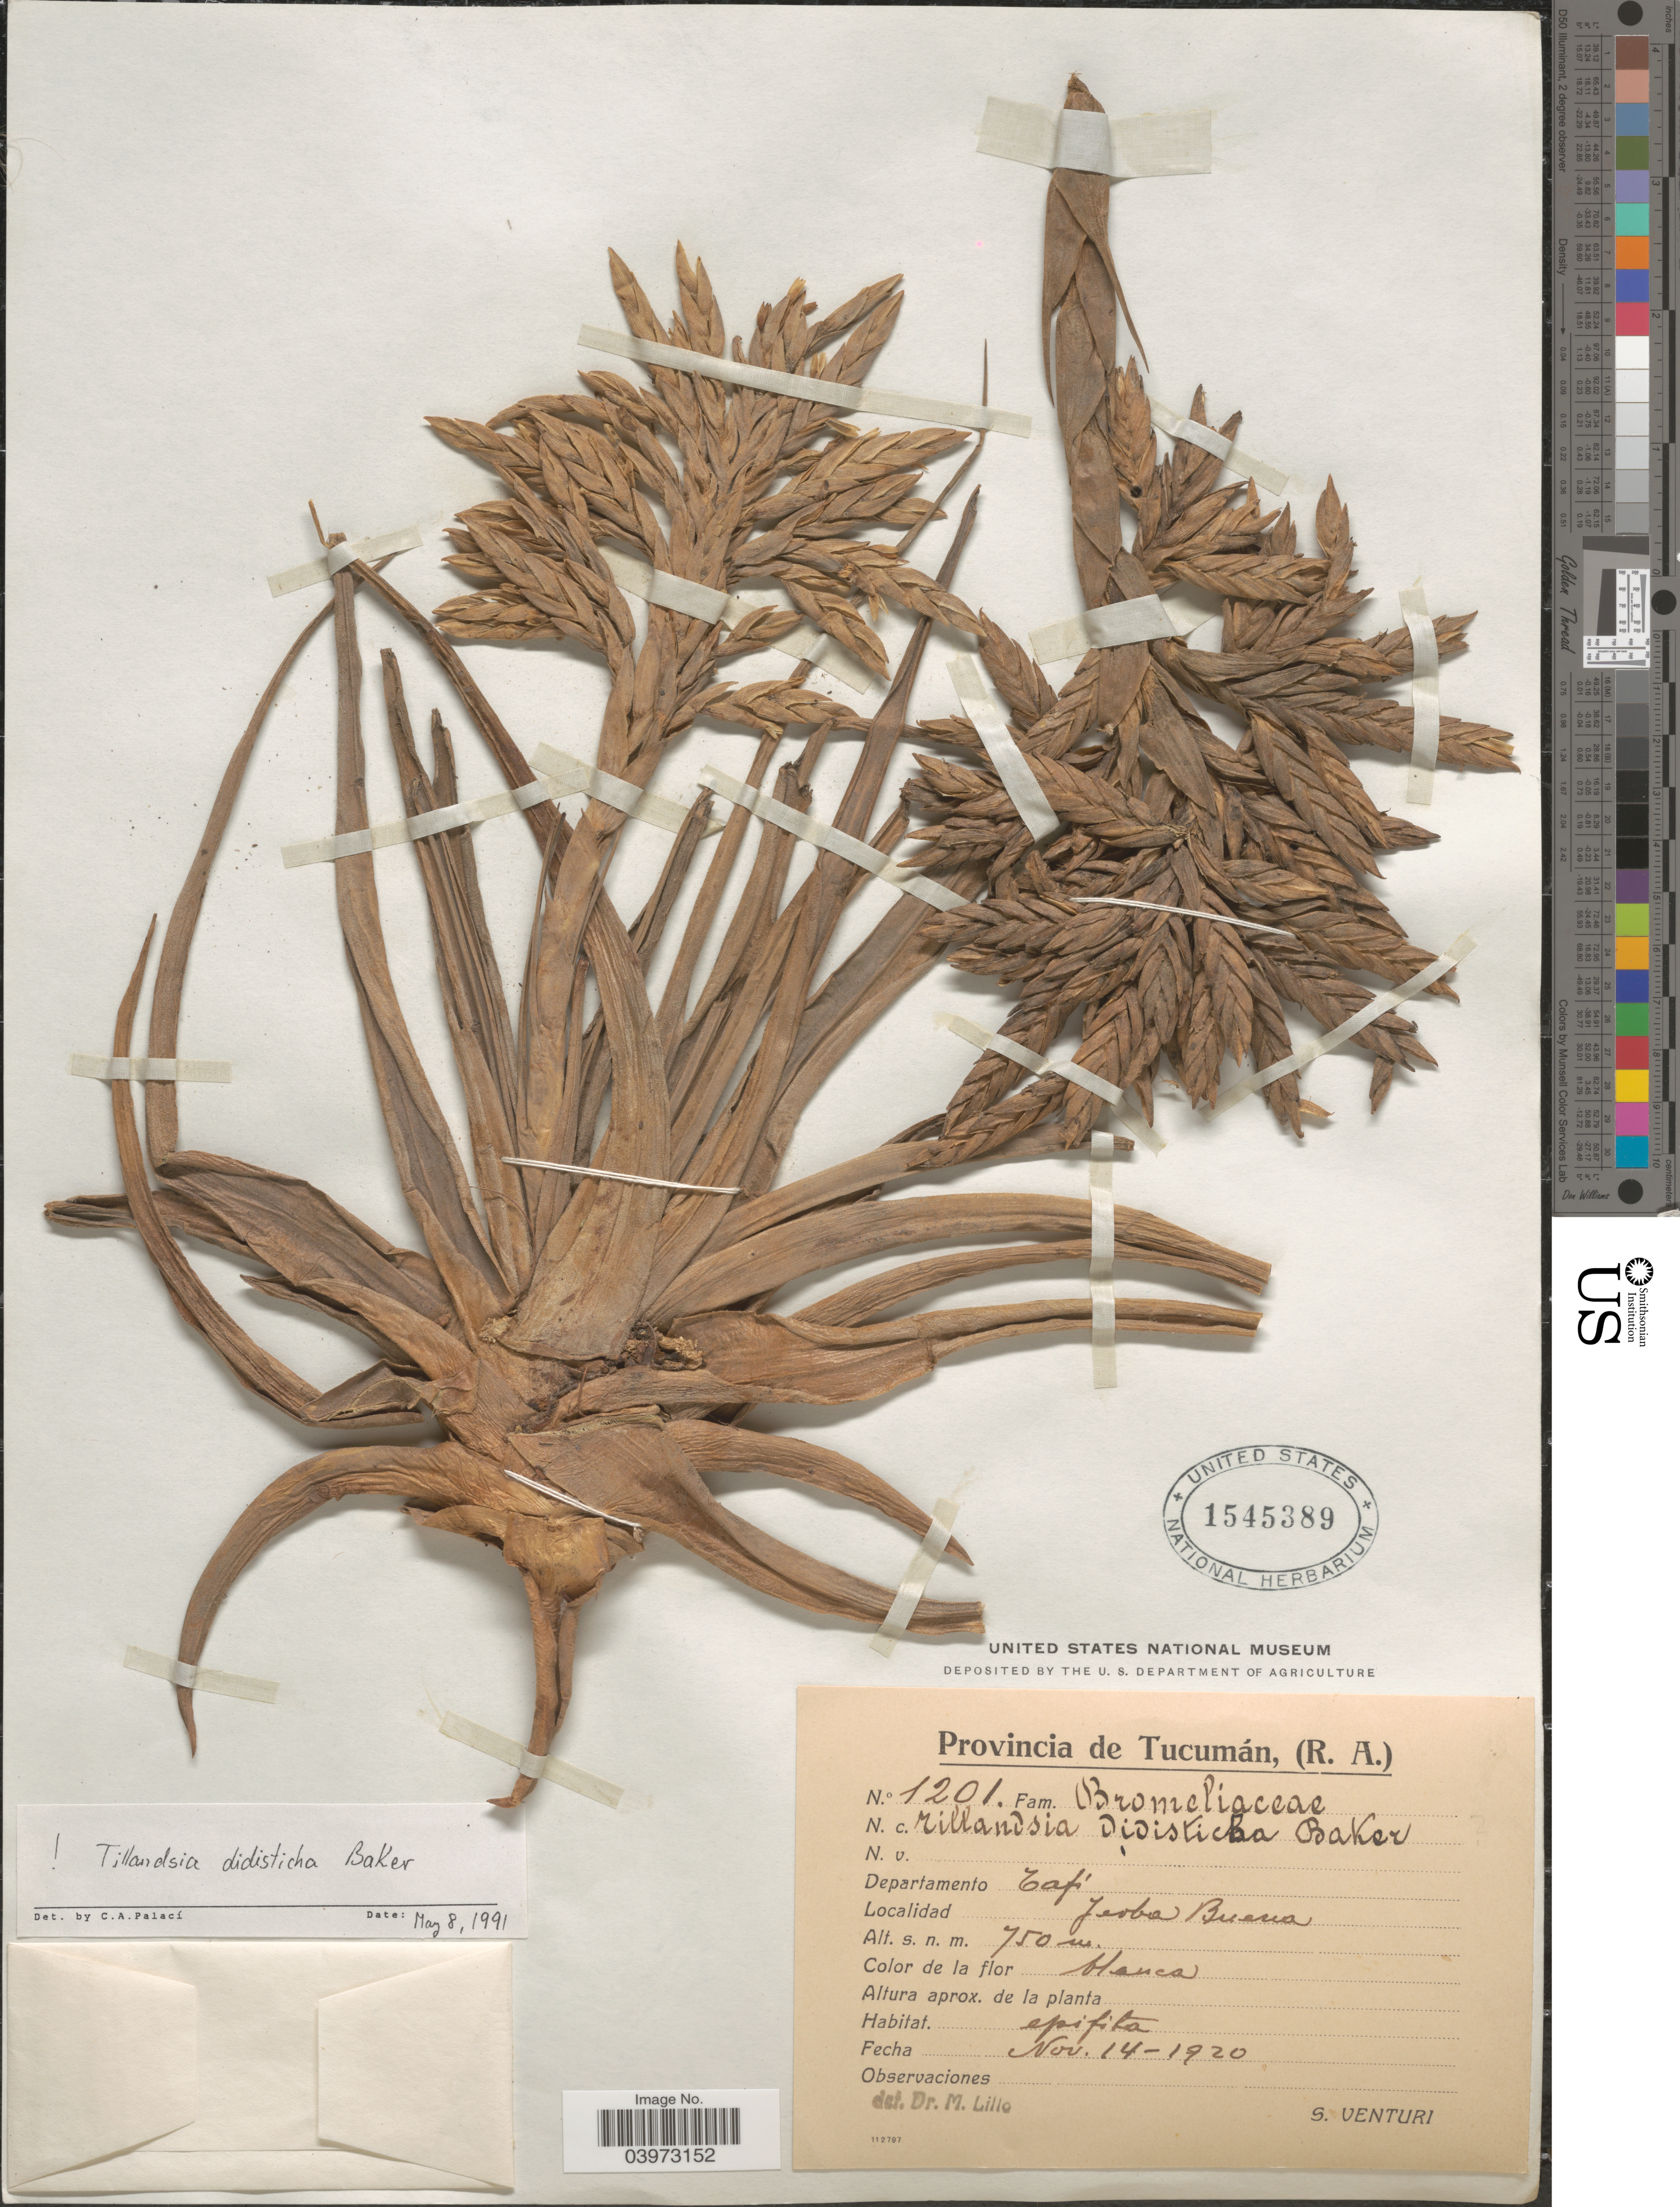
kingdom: Plantae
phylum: Tracheophyta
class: Liliopsida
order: Poales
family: Bromeliaceae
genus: Tillandsia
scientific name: Tillandsia didisticha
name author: (É. Morren) Baker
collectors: S. Venturi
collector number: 1201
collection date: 1920-11-14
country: Argentina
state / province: Tucuman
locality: Departamento Tafí. Yerba Buena.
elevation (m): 750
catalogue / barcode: US 1545389